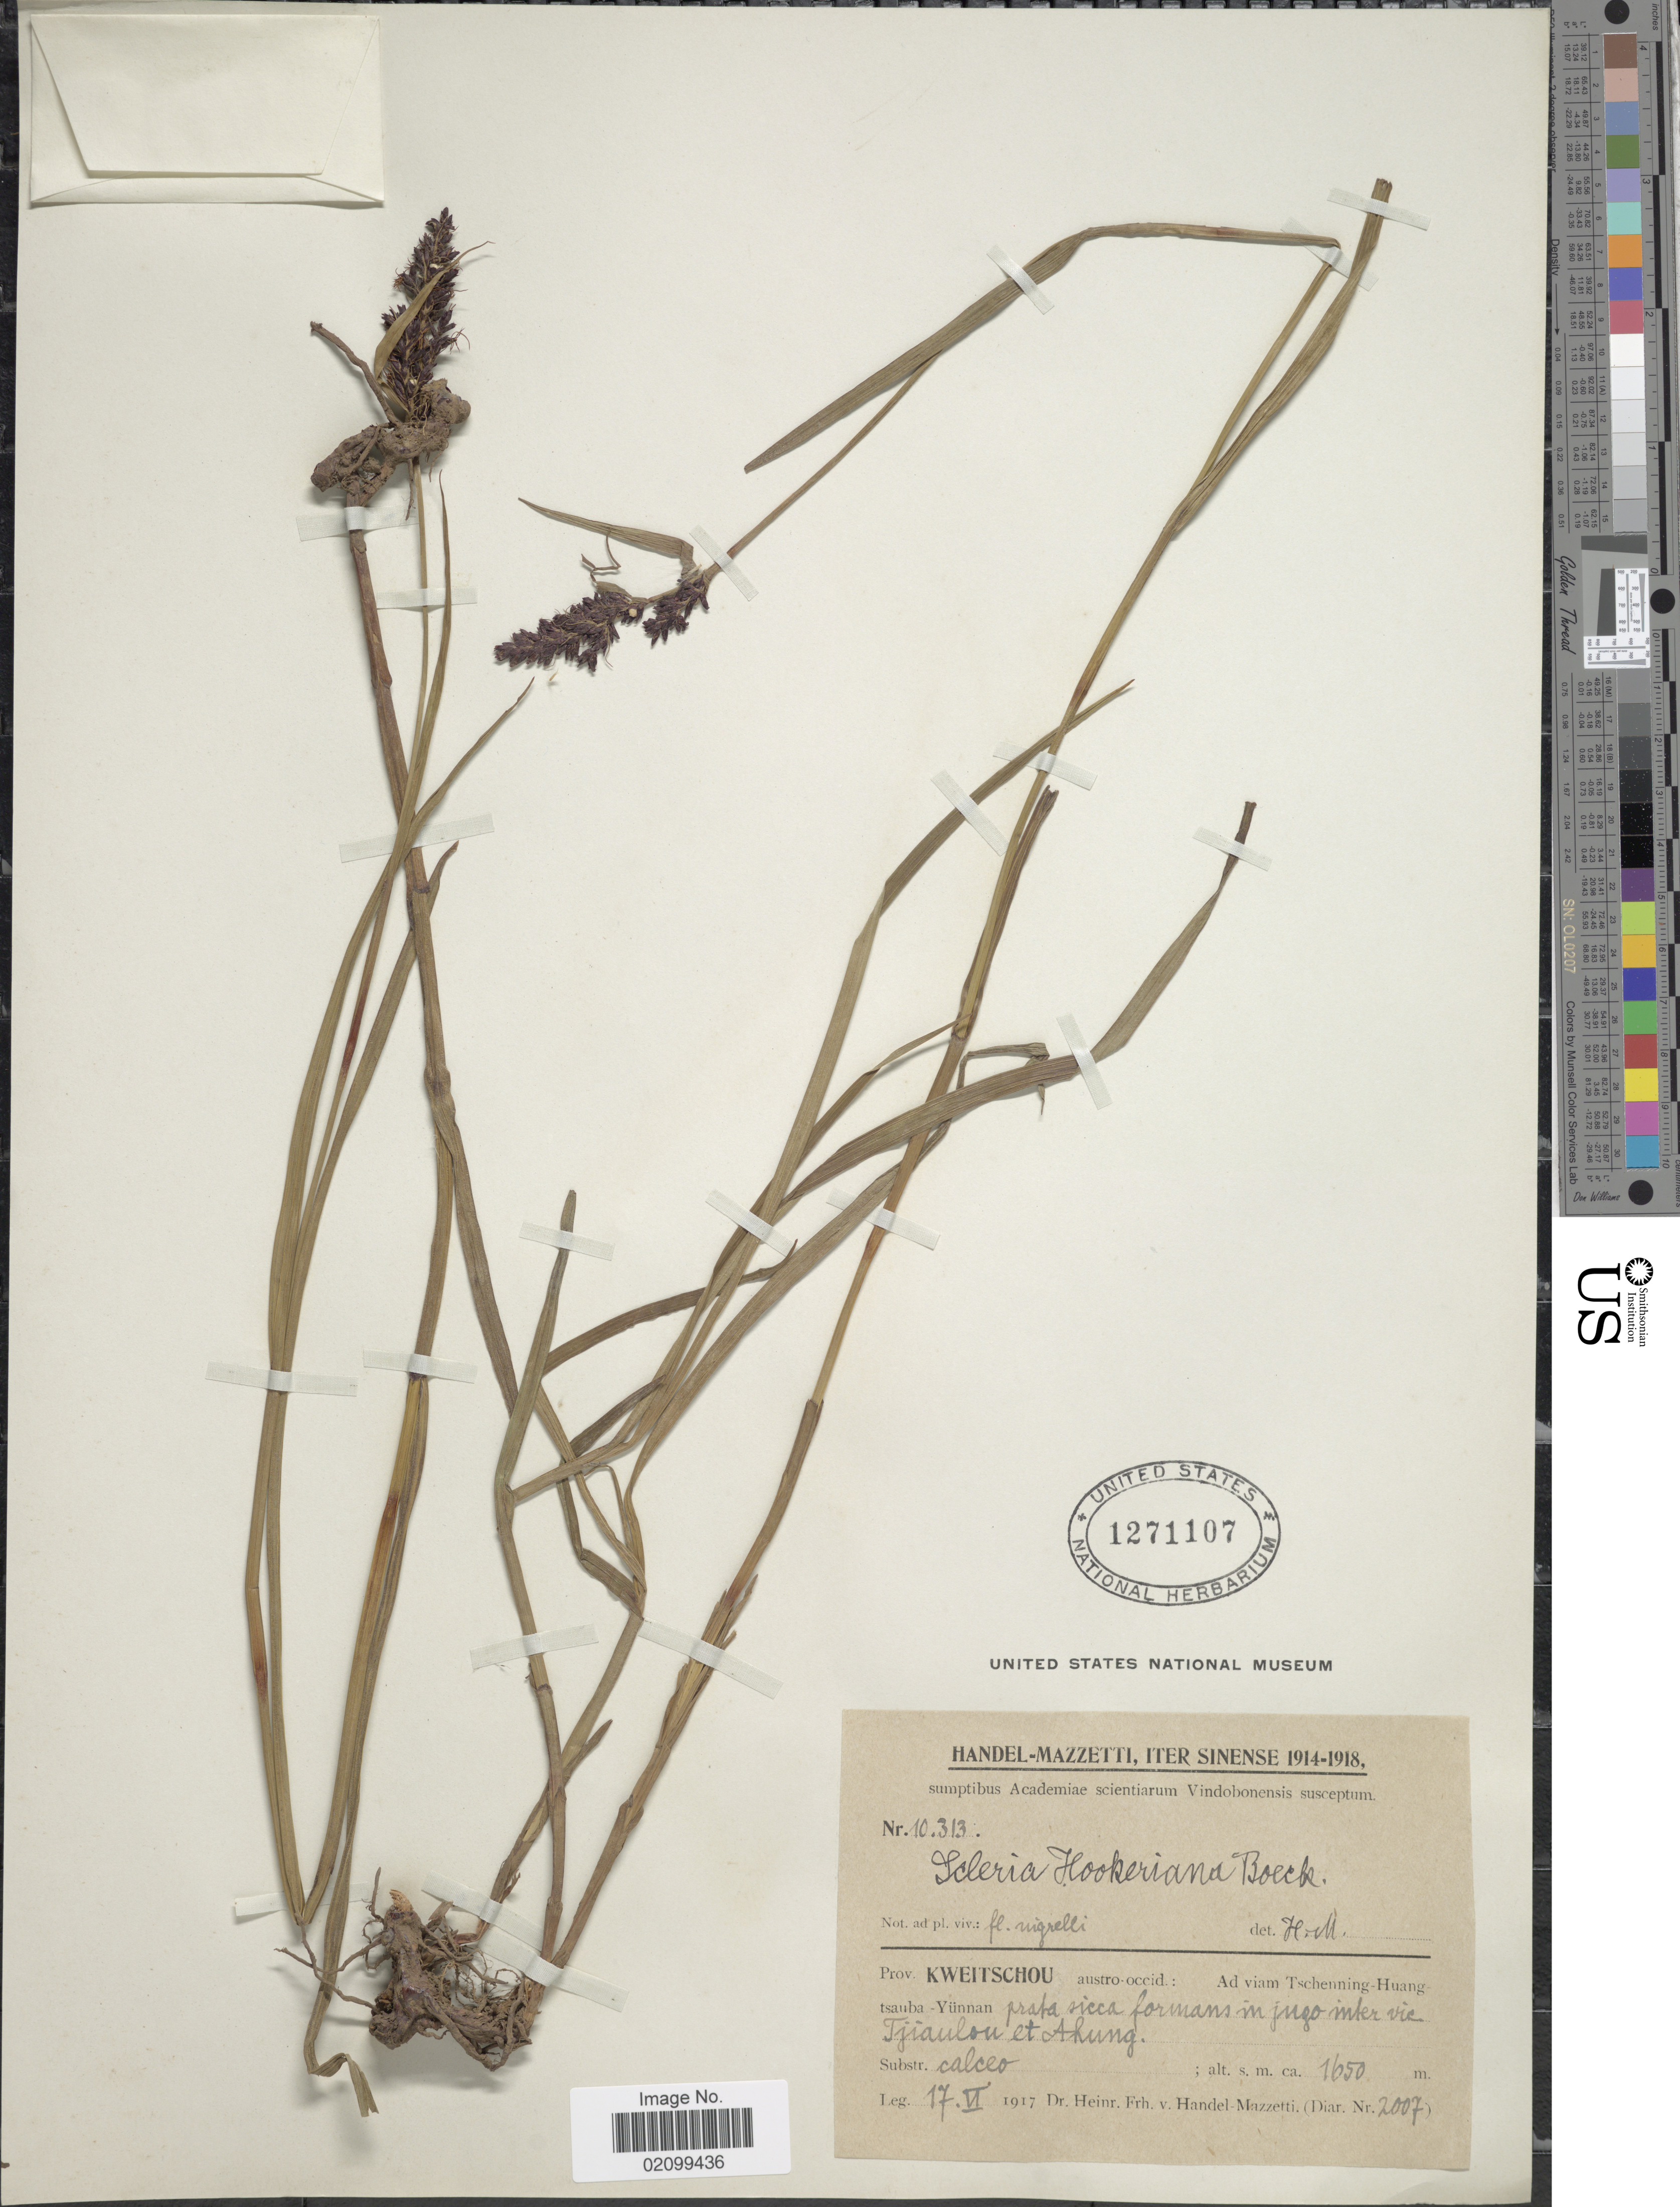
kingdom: Plantae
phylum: Tracheophyta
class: Liliopsida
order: Poales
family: Cyperaceae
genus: Scleria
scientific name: Scleria terrestris var. hookeriana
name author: (Boeckeler) D.M. Verma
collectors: H. Handel-Mazzetti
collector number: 10313/Diar. 2007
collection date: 1917-06-17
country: China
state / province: Yunnan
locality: Prov. Kweitschou, austro- occid.: Ad viam Tschenning- Huang- tsauba- Yunnan, prata formans in jugo inter vic Tjiaulou et Ahung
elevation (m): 1650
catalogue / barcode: US 1271107